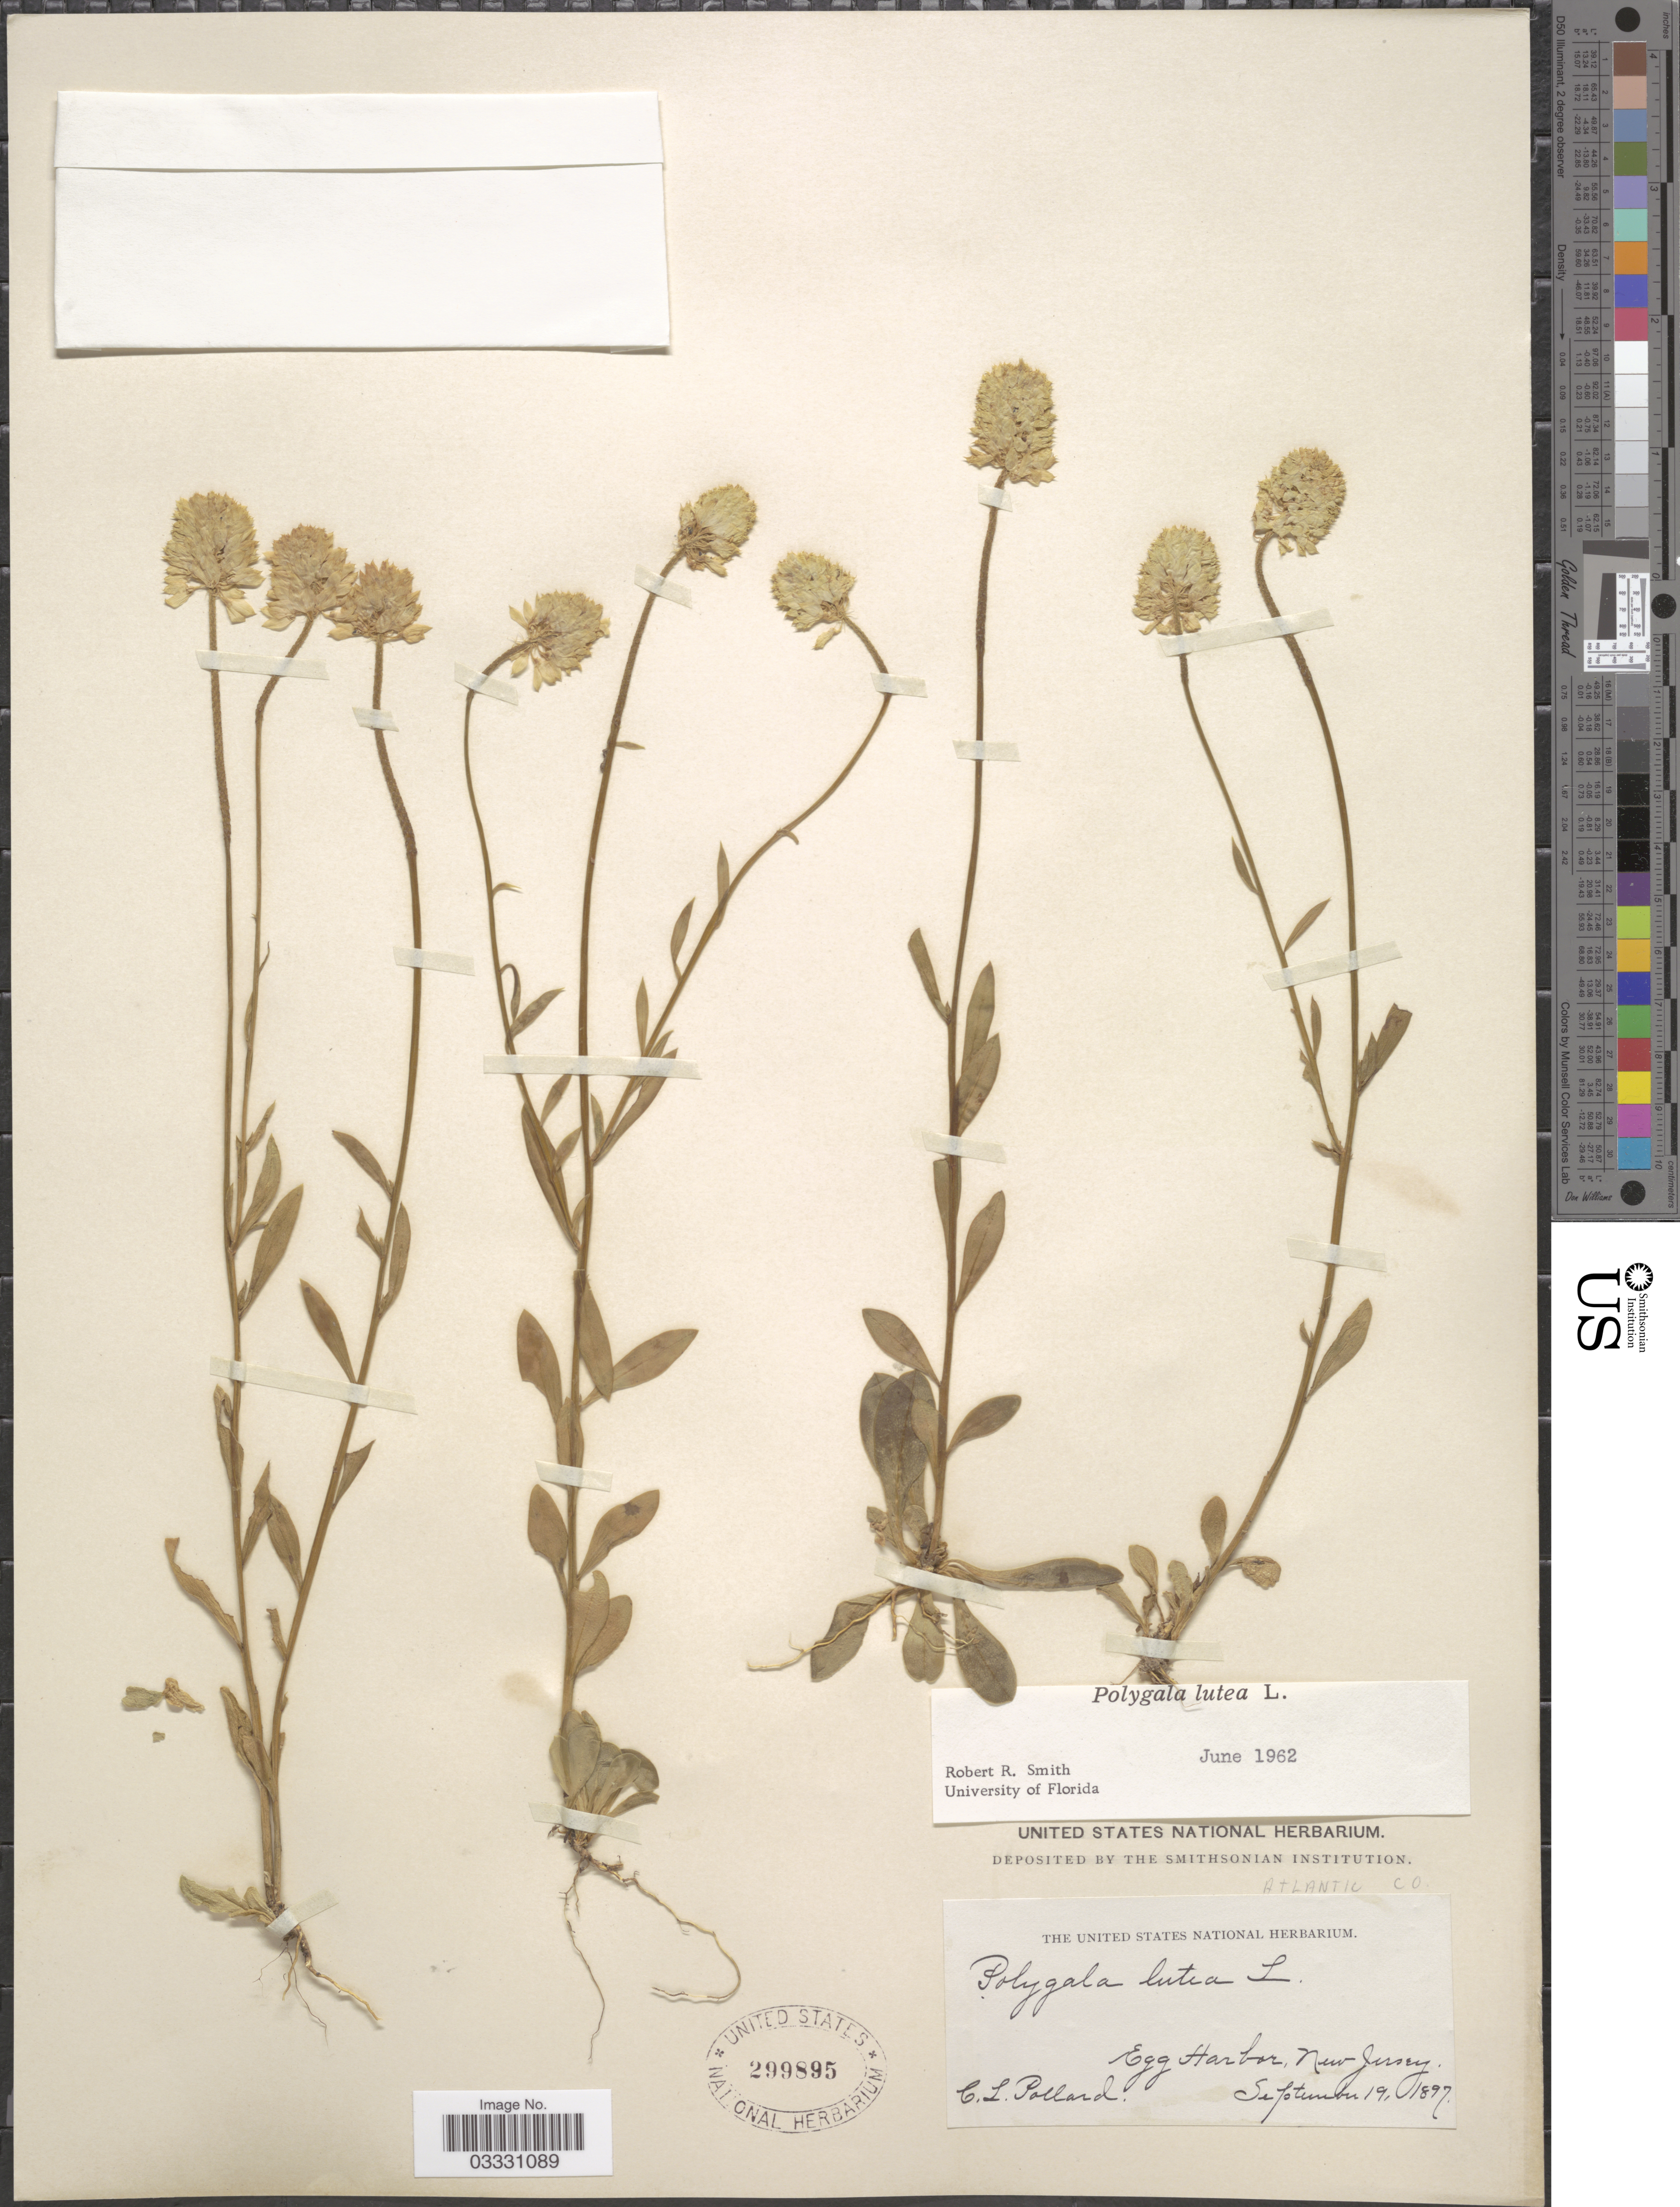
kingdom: Plantae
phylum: Tracheophyta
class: Magnoliopsida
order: Fabales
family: Polygalaceae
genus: Polygala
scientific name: Polygala lutea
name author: L.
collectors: C. L. Pollard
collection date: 1897-09-19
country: United States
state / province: New Jersey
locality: Egg Harbor. Atlantic Co.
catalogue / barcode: US 299895